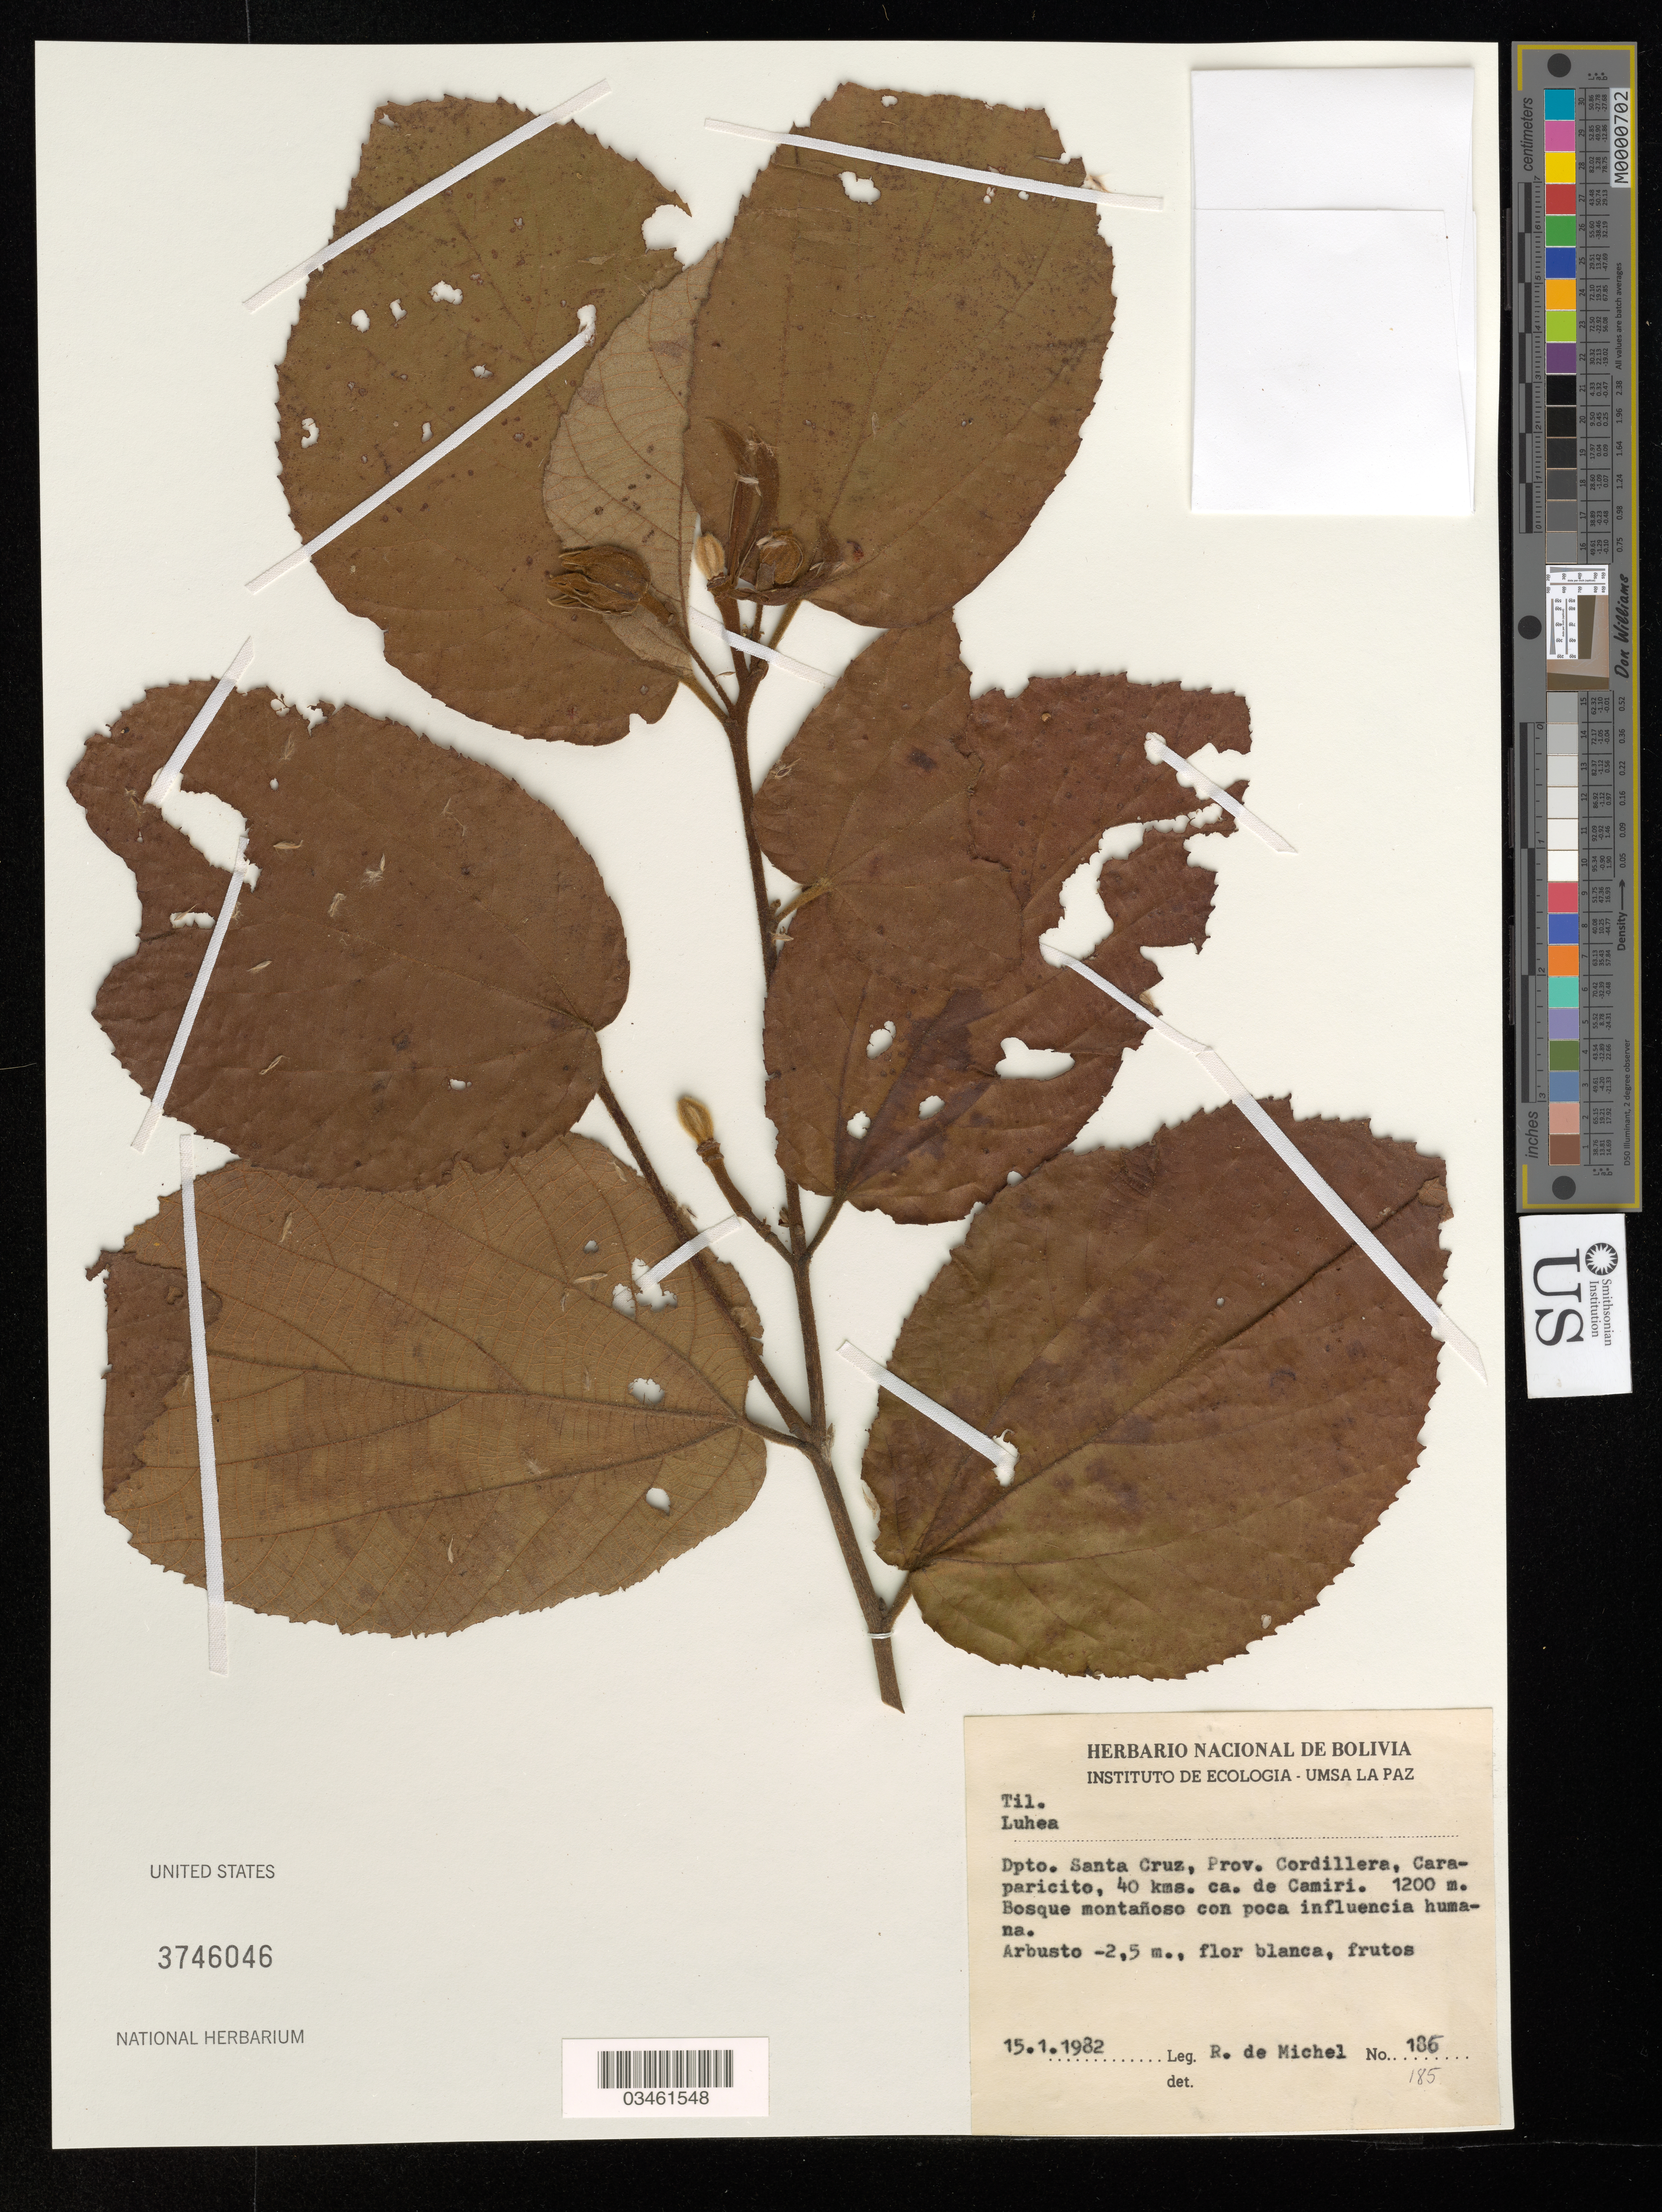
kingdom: Plantae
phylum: Tracheophyta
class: Magnoliopsida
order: Malvales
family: Malvaceae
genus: Luehea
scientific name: Luehea sp.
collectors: R. d. Michel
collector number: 185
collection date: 1982-01-15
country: Bolivia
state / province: Santa Cruz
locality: Dpto. Santa Cruz, Prov. Cordillera, Caraparicito, 40 kms. ca. de Camiri.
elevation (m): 1200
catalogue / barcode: US 3746046